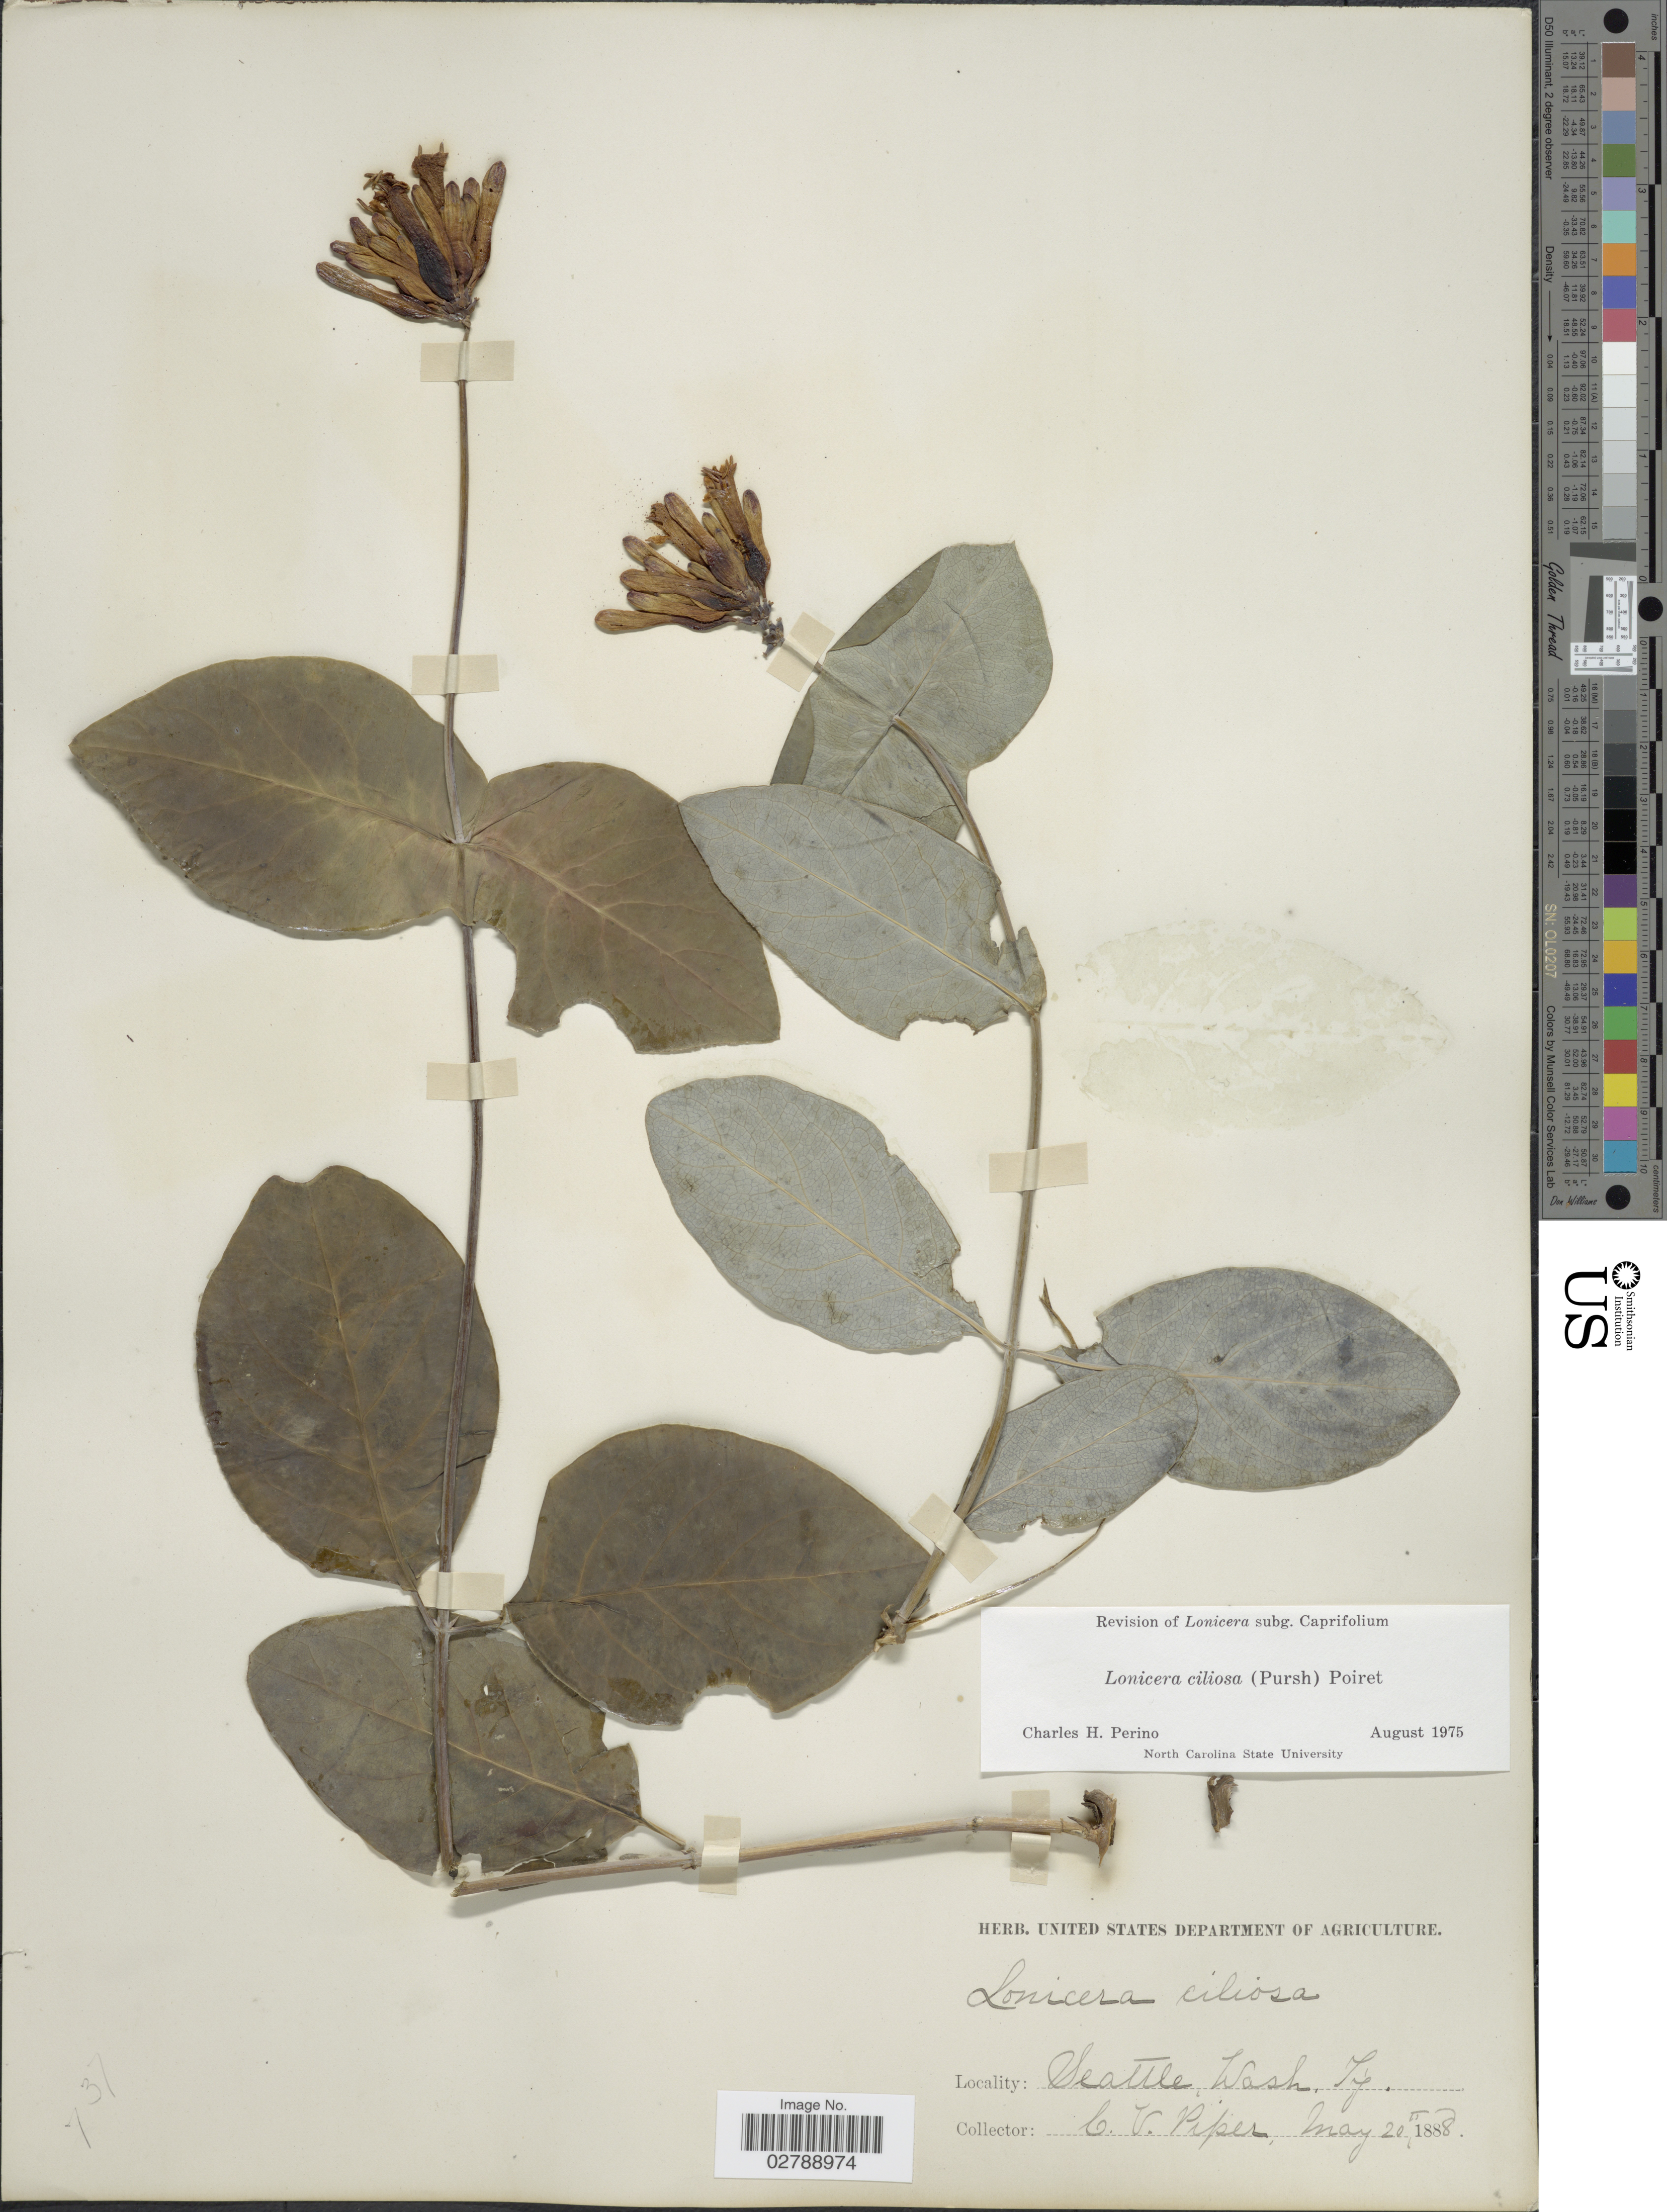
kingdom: Plantae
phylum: Tracheophyta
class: Magnoliopsida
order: Dipsacales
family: Caprifoliaceae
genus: Lonicera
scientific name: Lonicera ciliosa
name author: Poir.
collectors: C. V. Piper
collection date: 1888-05-20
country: United States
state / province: Washington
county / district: King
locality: Seattle Wash. Ty.